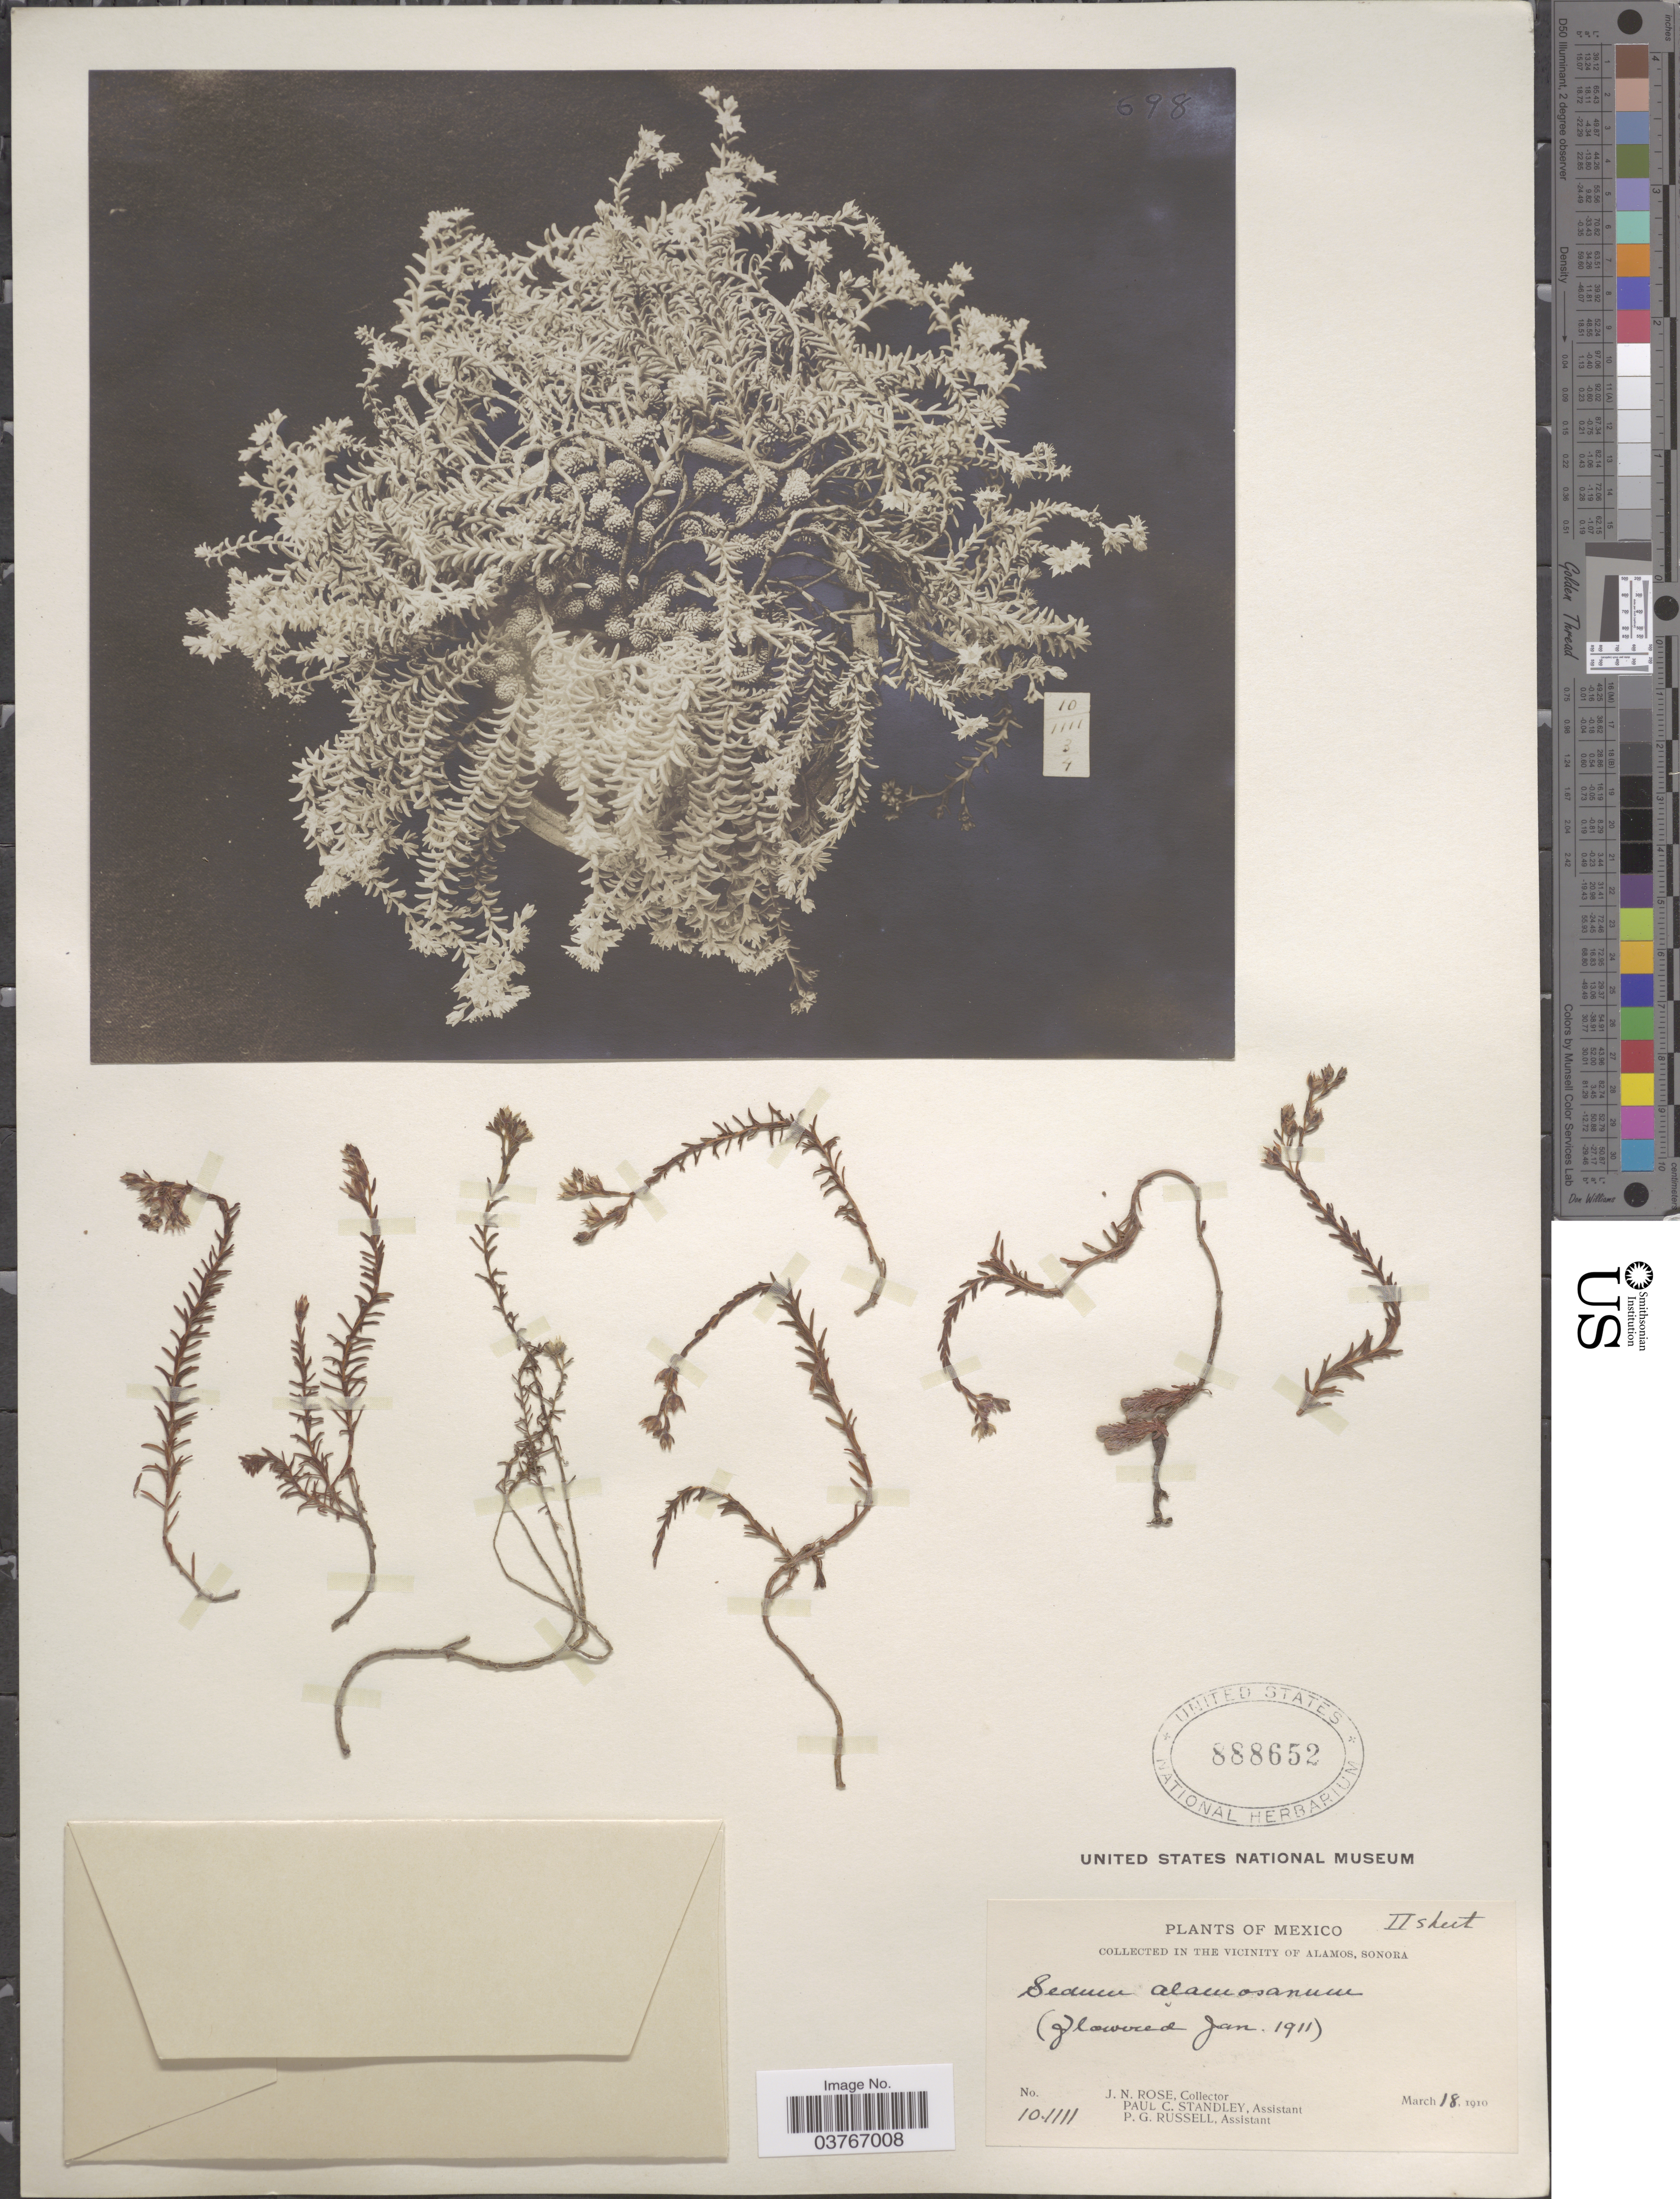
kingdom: Plantae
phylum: Tracheophyta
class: Magnoliopsida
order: Saxifragales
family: Crassulaceae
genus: Sedum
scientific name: Sedum alamosanum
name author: S. Watson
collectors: J. N. Rose, P. C. Standley & P. G. Russell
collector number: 101111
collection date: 1910-03-18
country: Mexico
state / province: Sonora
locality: Vicinity of Alamos.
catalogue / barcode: US 888652